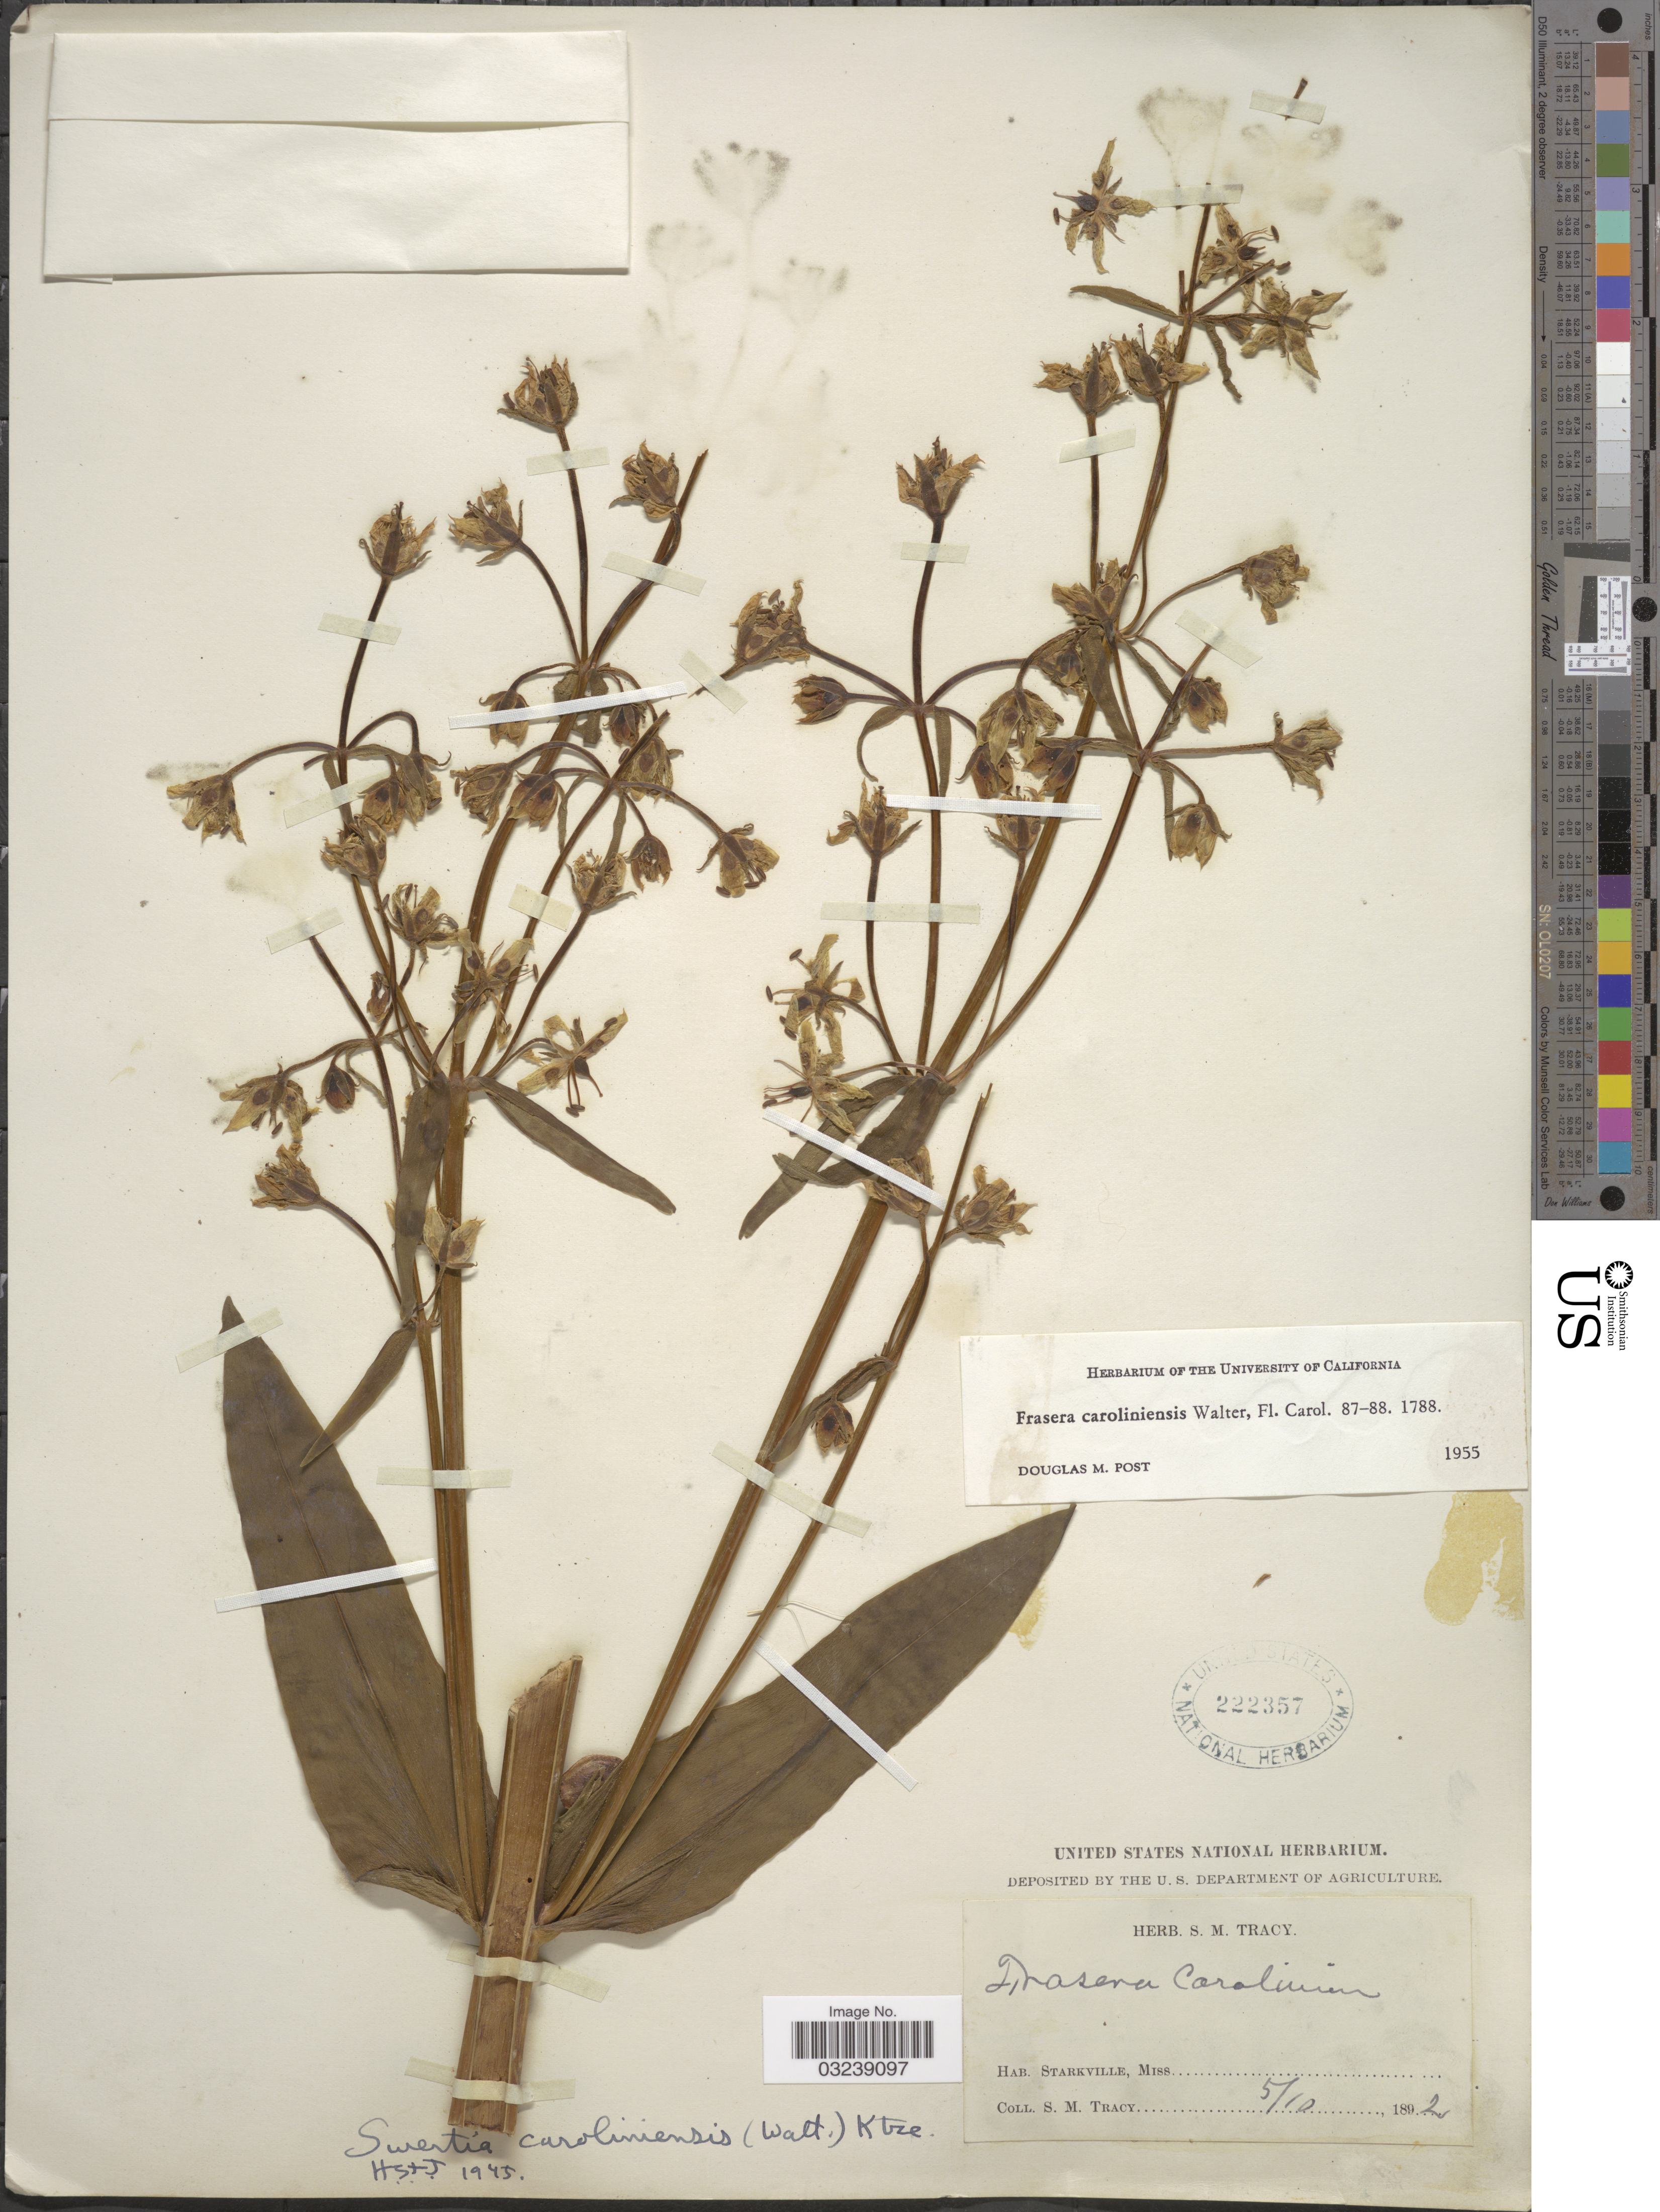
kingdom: Plantae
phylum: Tracheophyta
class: Magnoliopsida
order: Gentianales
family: Gentianaceae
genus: Frasera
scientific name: Frasera caroliniensis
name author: Walter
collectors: S. M. Tracy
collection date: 1892-05-10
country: United States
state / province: Mississippi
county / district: Oktibbeha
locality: Starkville.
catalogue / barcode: US 222357